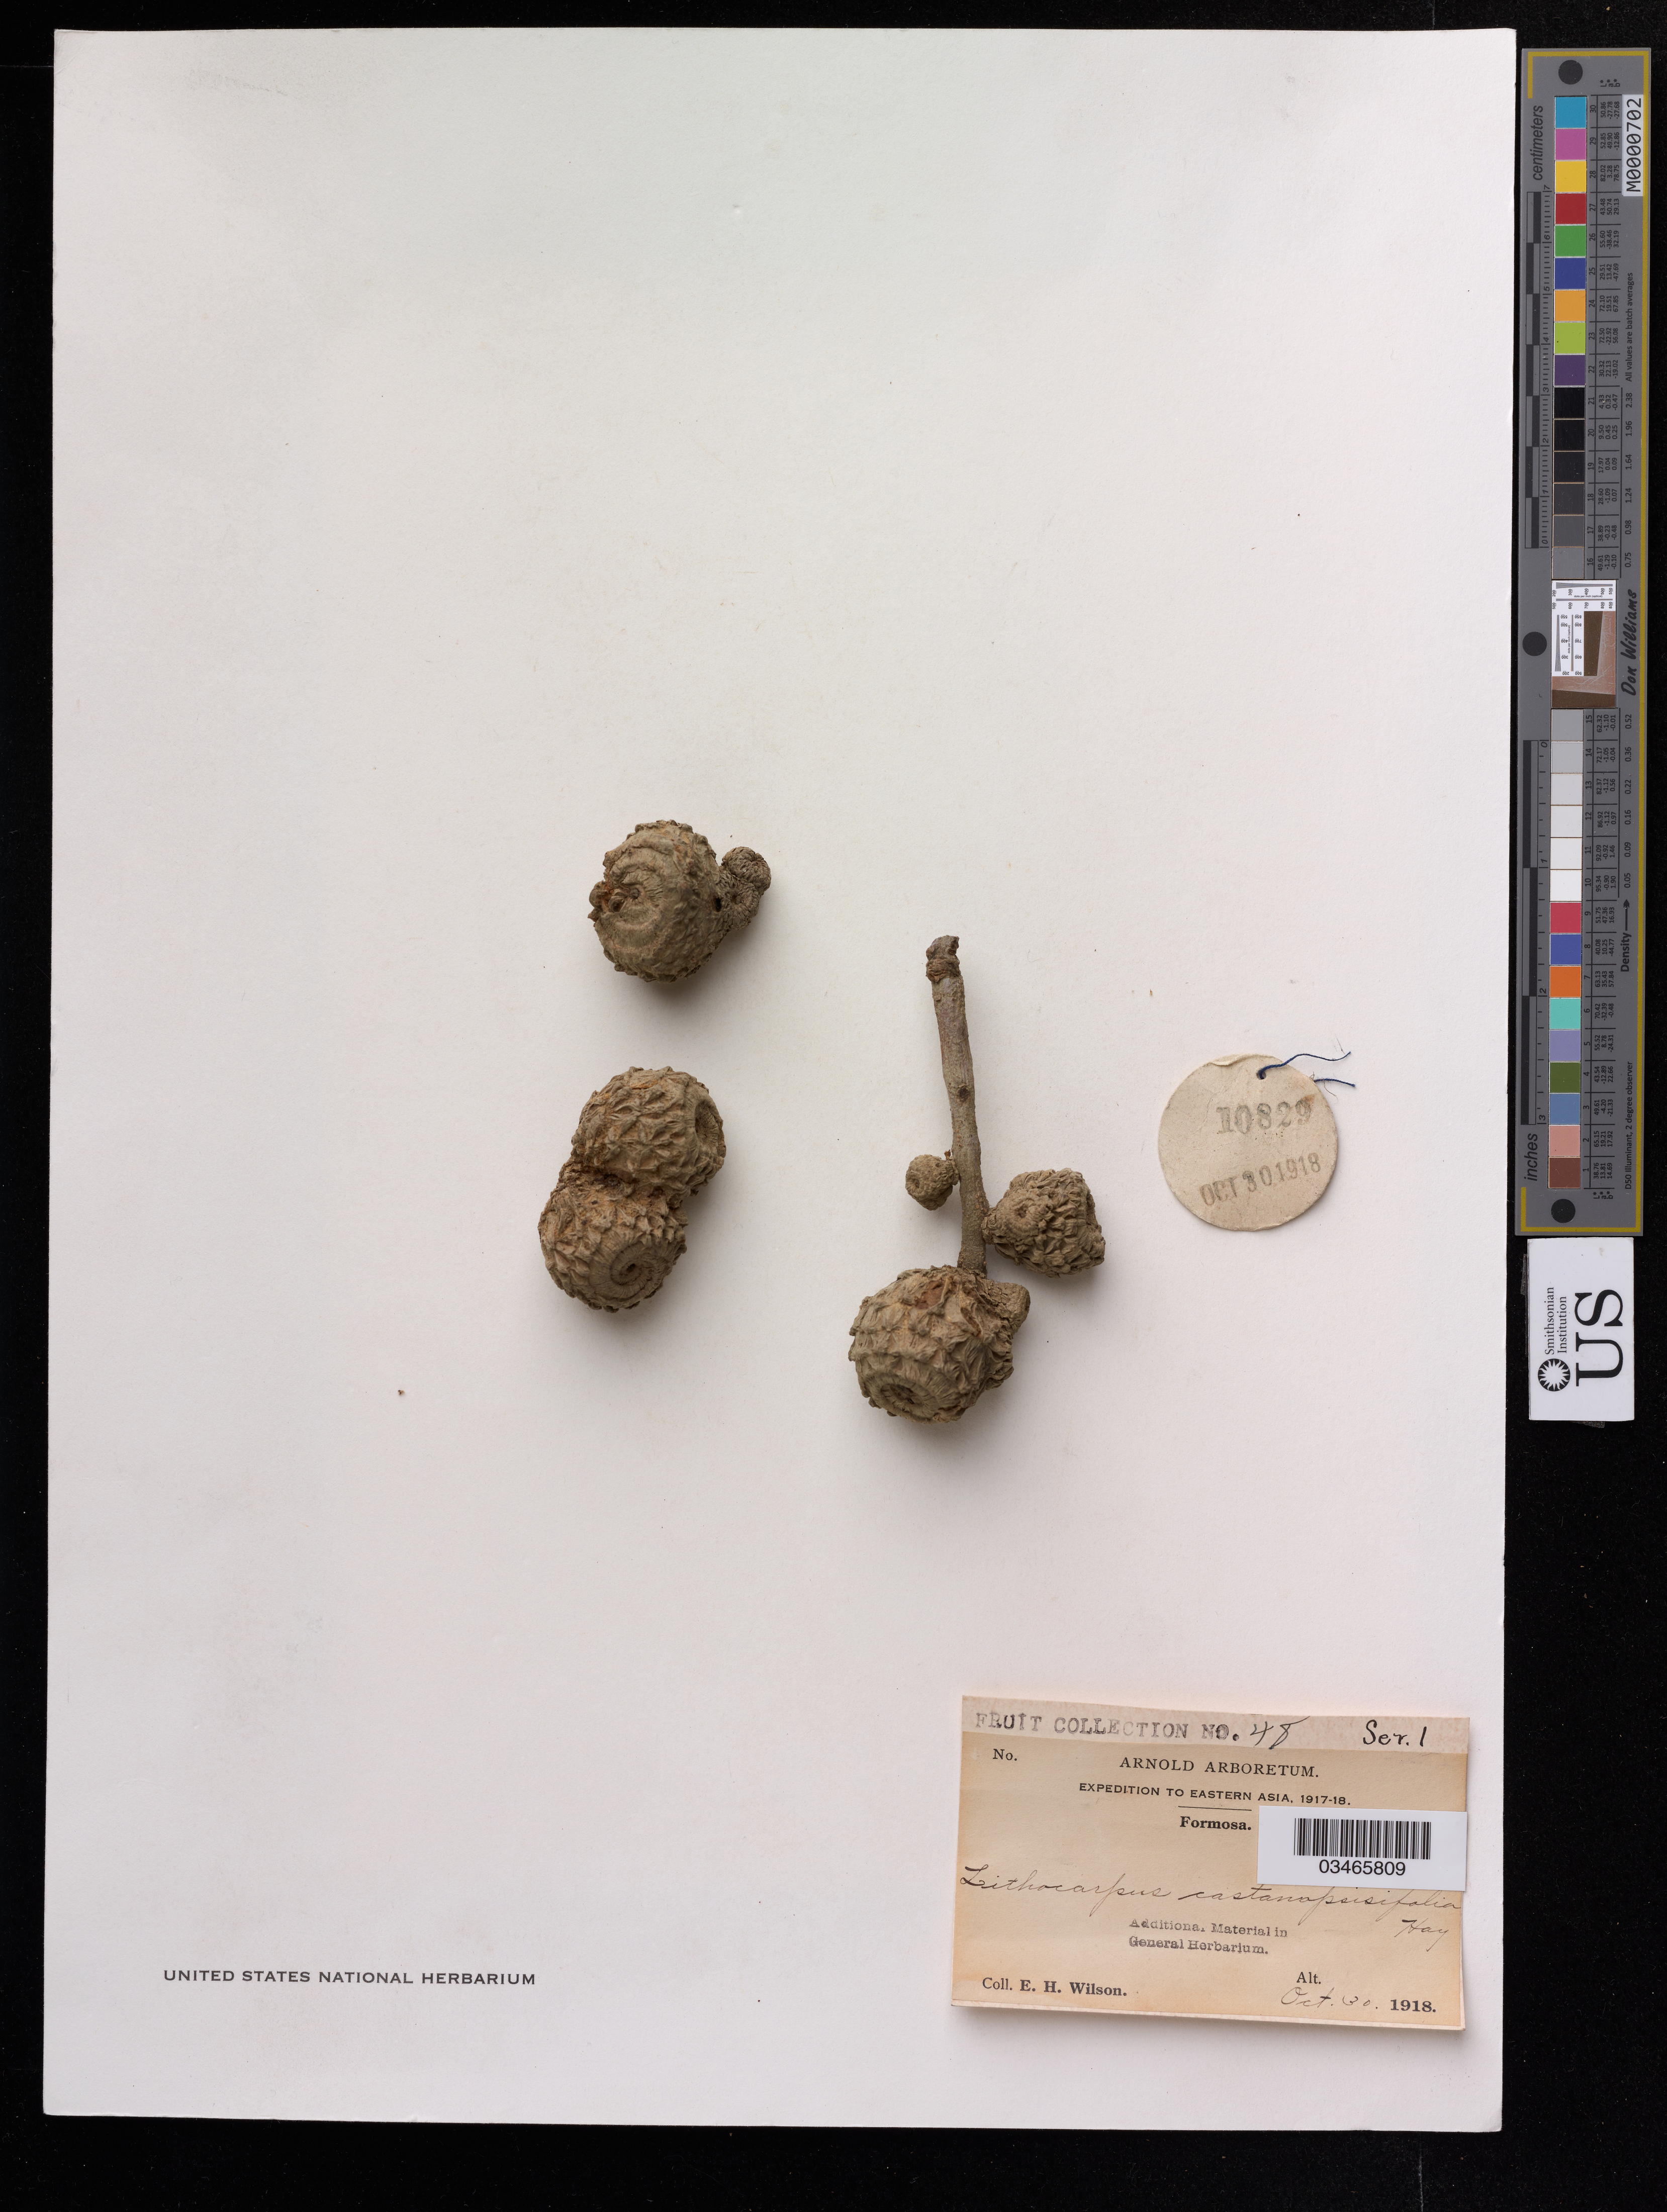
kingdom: Plantae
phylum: Tracheophyta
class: Magnoliopsida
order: Fagales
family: Fagaceae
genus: Lithocarpus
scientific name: Lithocarpus castanopsifolius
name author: (Hayata) Hayata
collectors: E. Wilson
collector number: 10829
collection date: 1918-10-29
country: Taiwan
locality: Eastern Asia. Formosa. Ausian prov. Kagi.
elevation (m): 1166